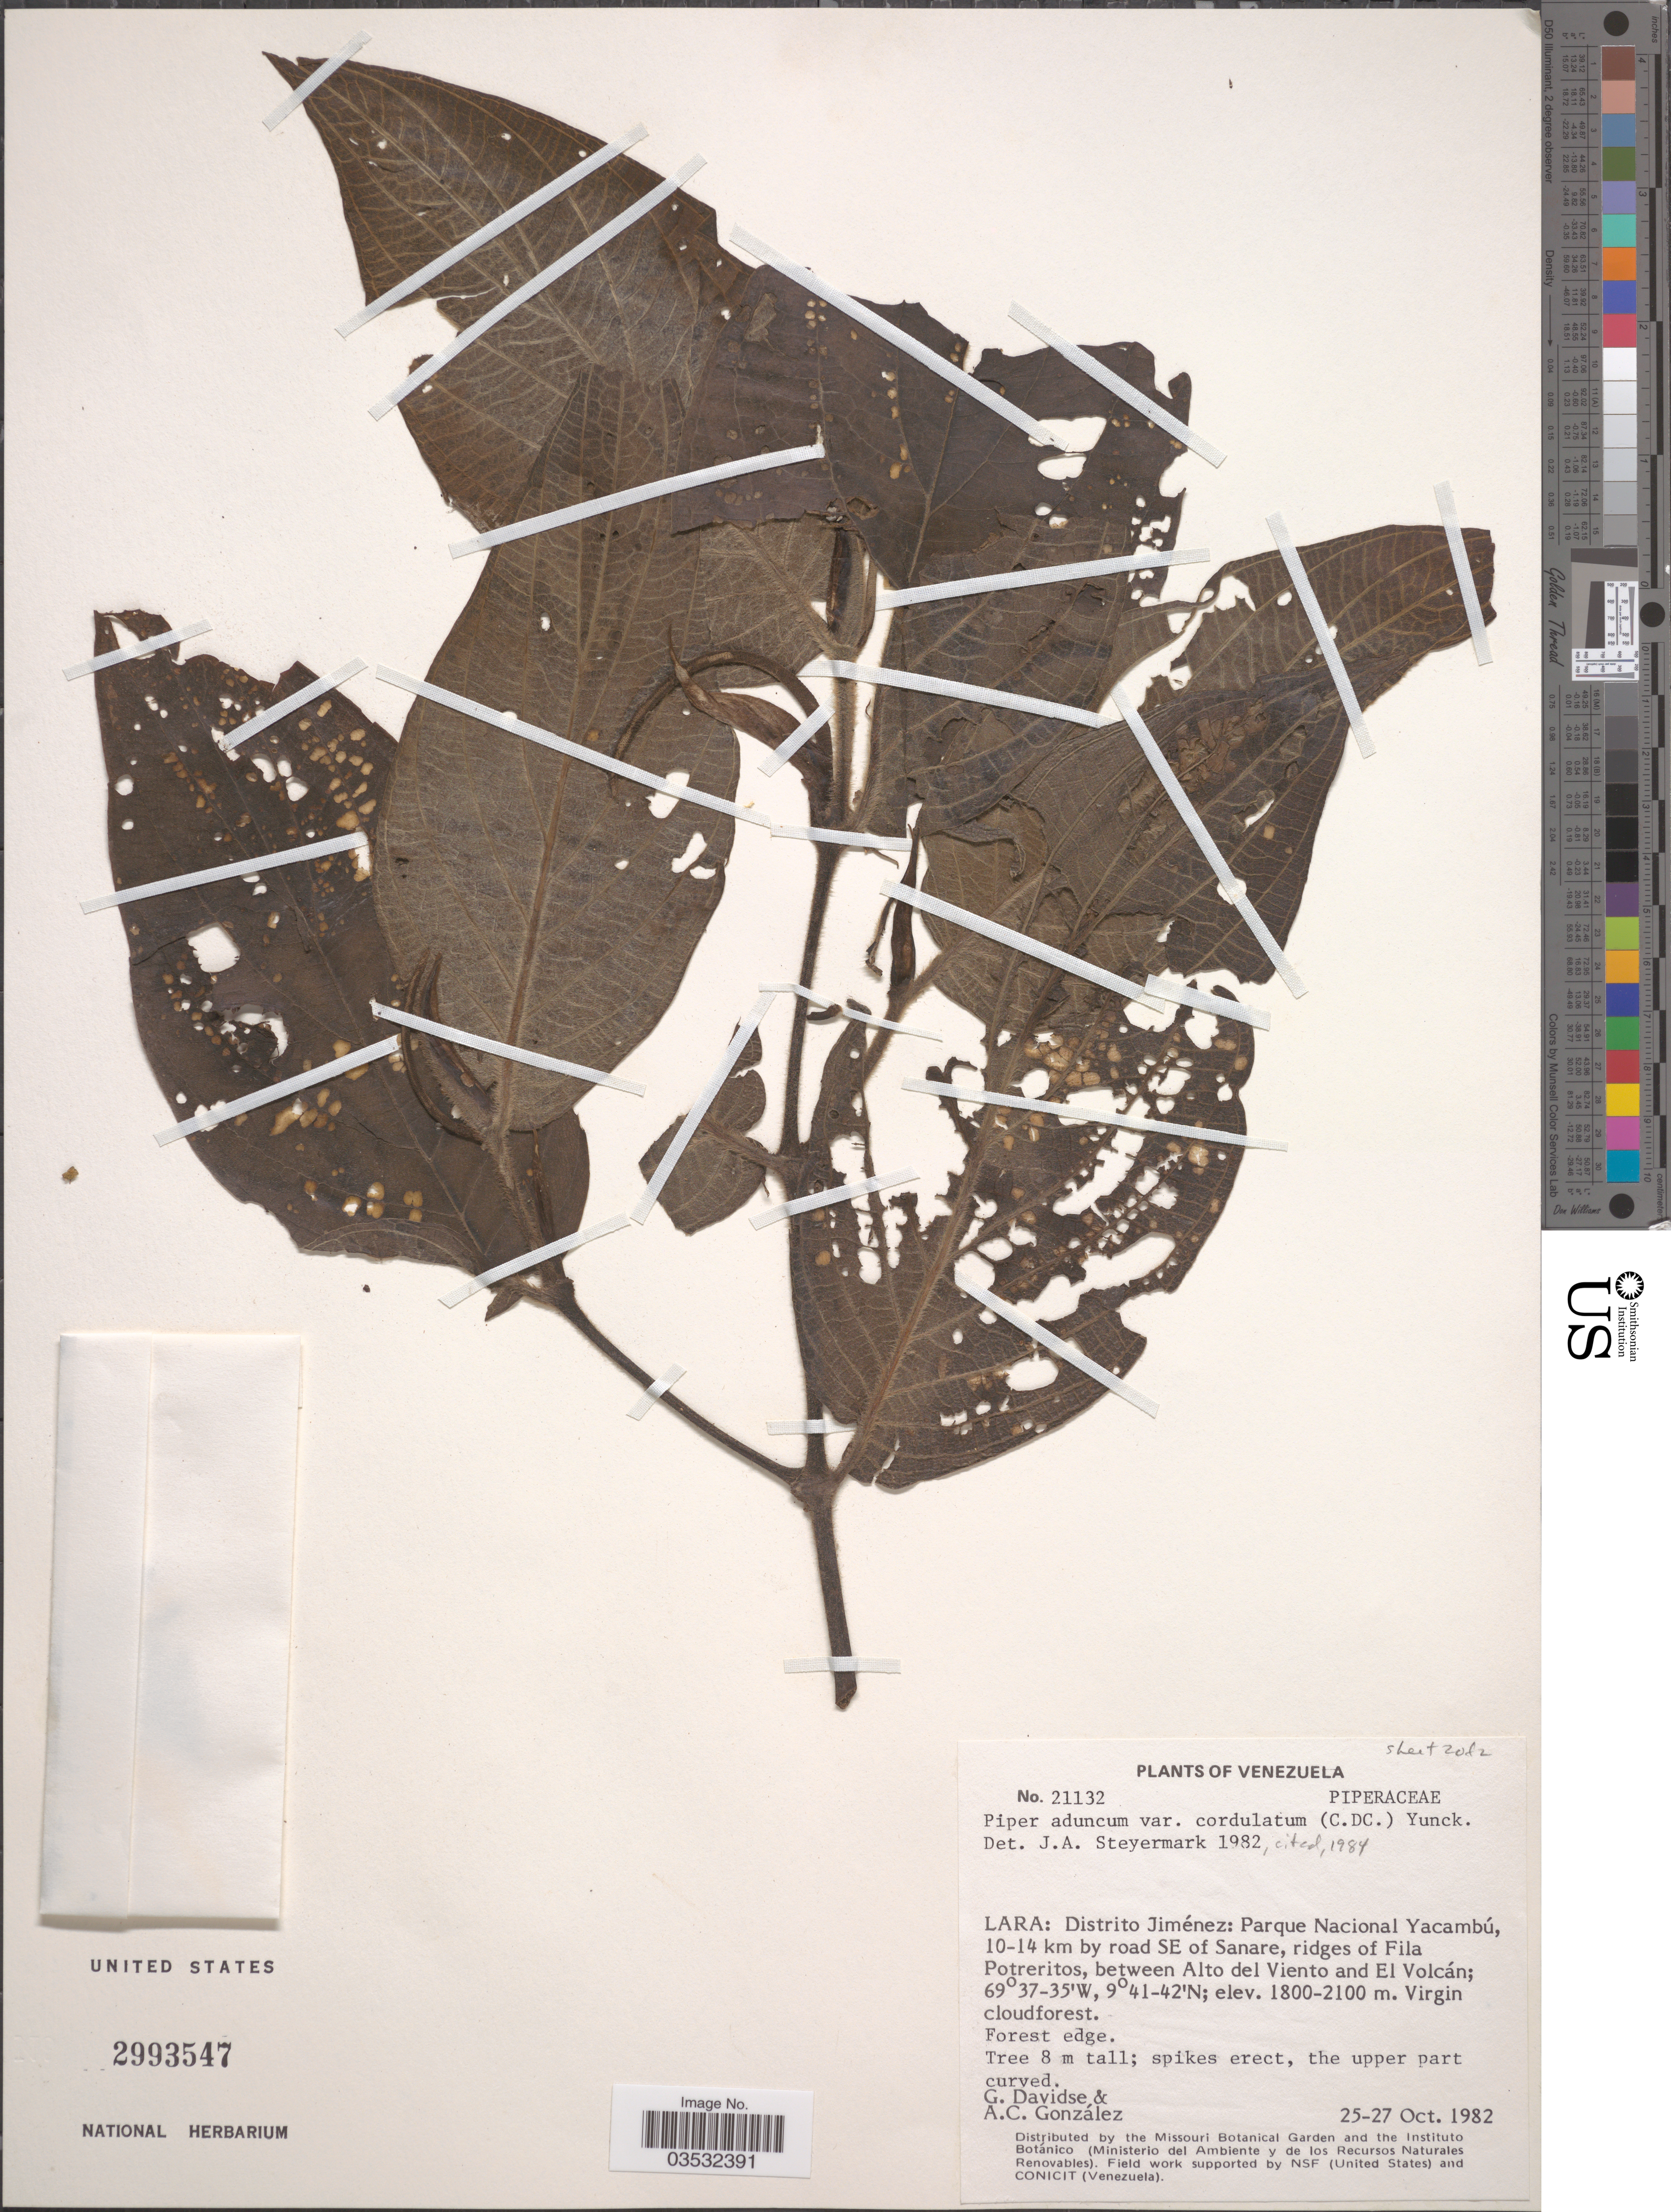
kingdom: Plantae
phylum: Tracheophyta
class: Magnoliopsida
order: Piperales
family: Piperaceae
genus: Piper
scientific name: Piper aduncum var. cordulatum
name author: L.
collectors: G. Davidse & A. C. González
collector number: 21132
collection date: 1982-10-25/1982-10-27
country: Venezuela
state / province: Lara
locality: Distrito Jiménez: Parque Nacional Yacambú, 10-14 km by road SE of Sanare, ridges of Fila Potreritos, between Alto del Viento and El Volcán.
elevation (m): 1800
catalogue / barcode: US 2993547